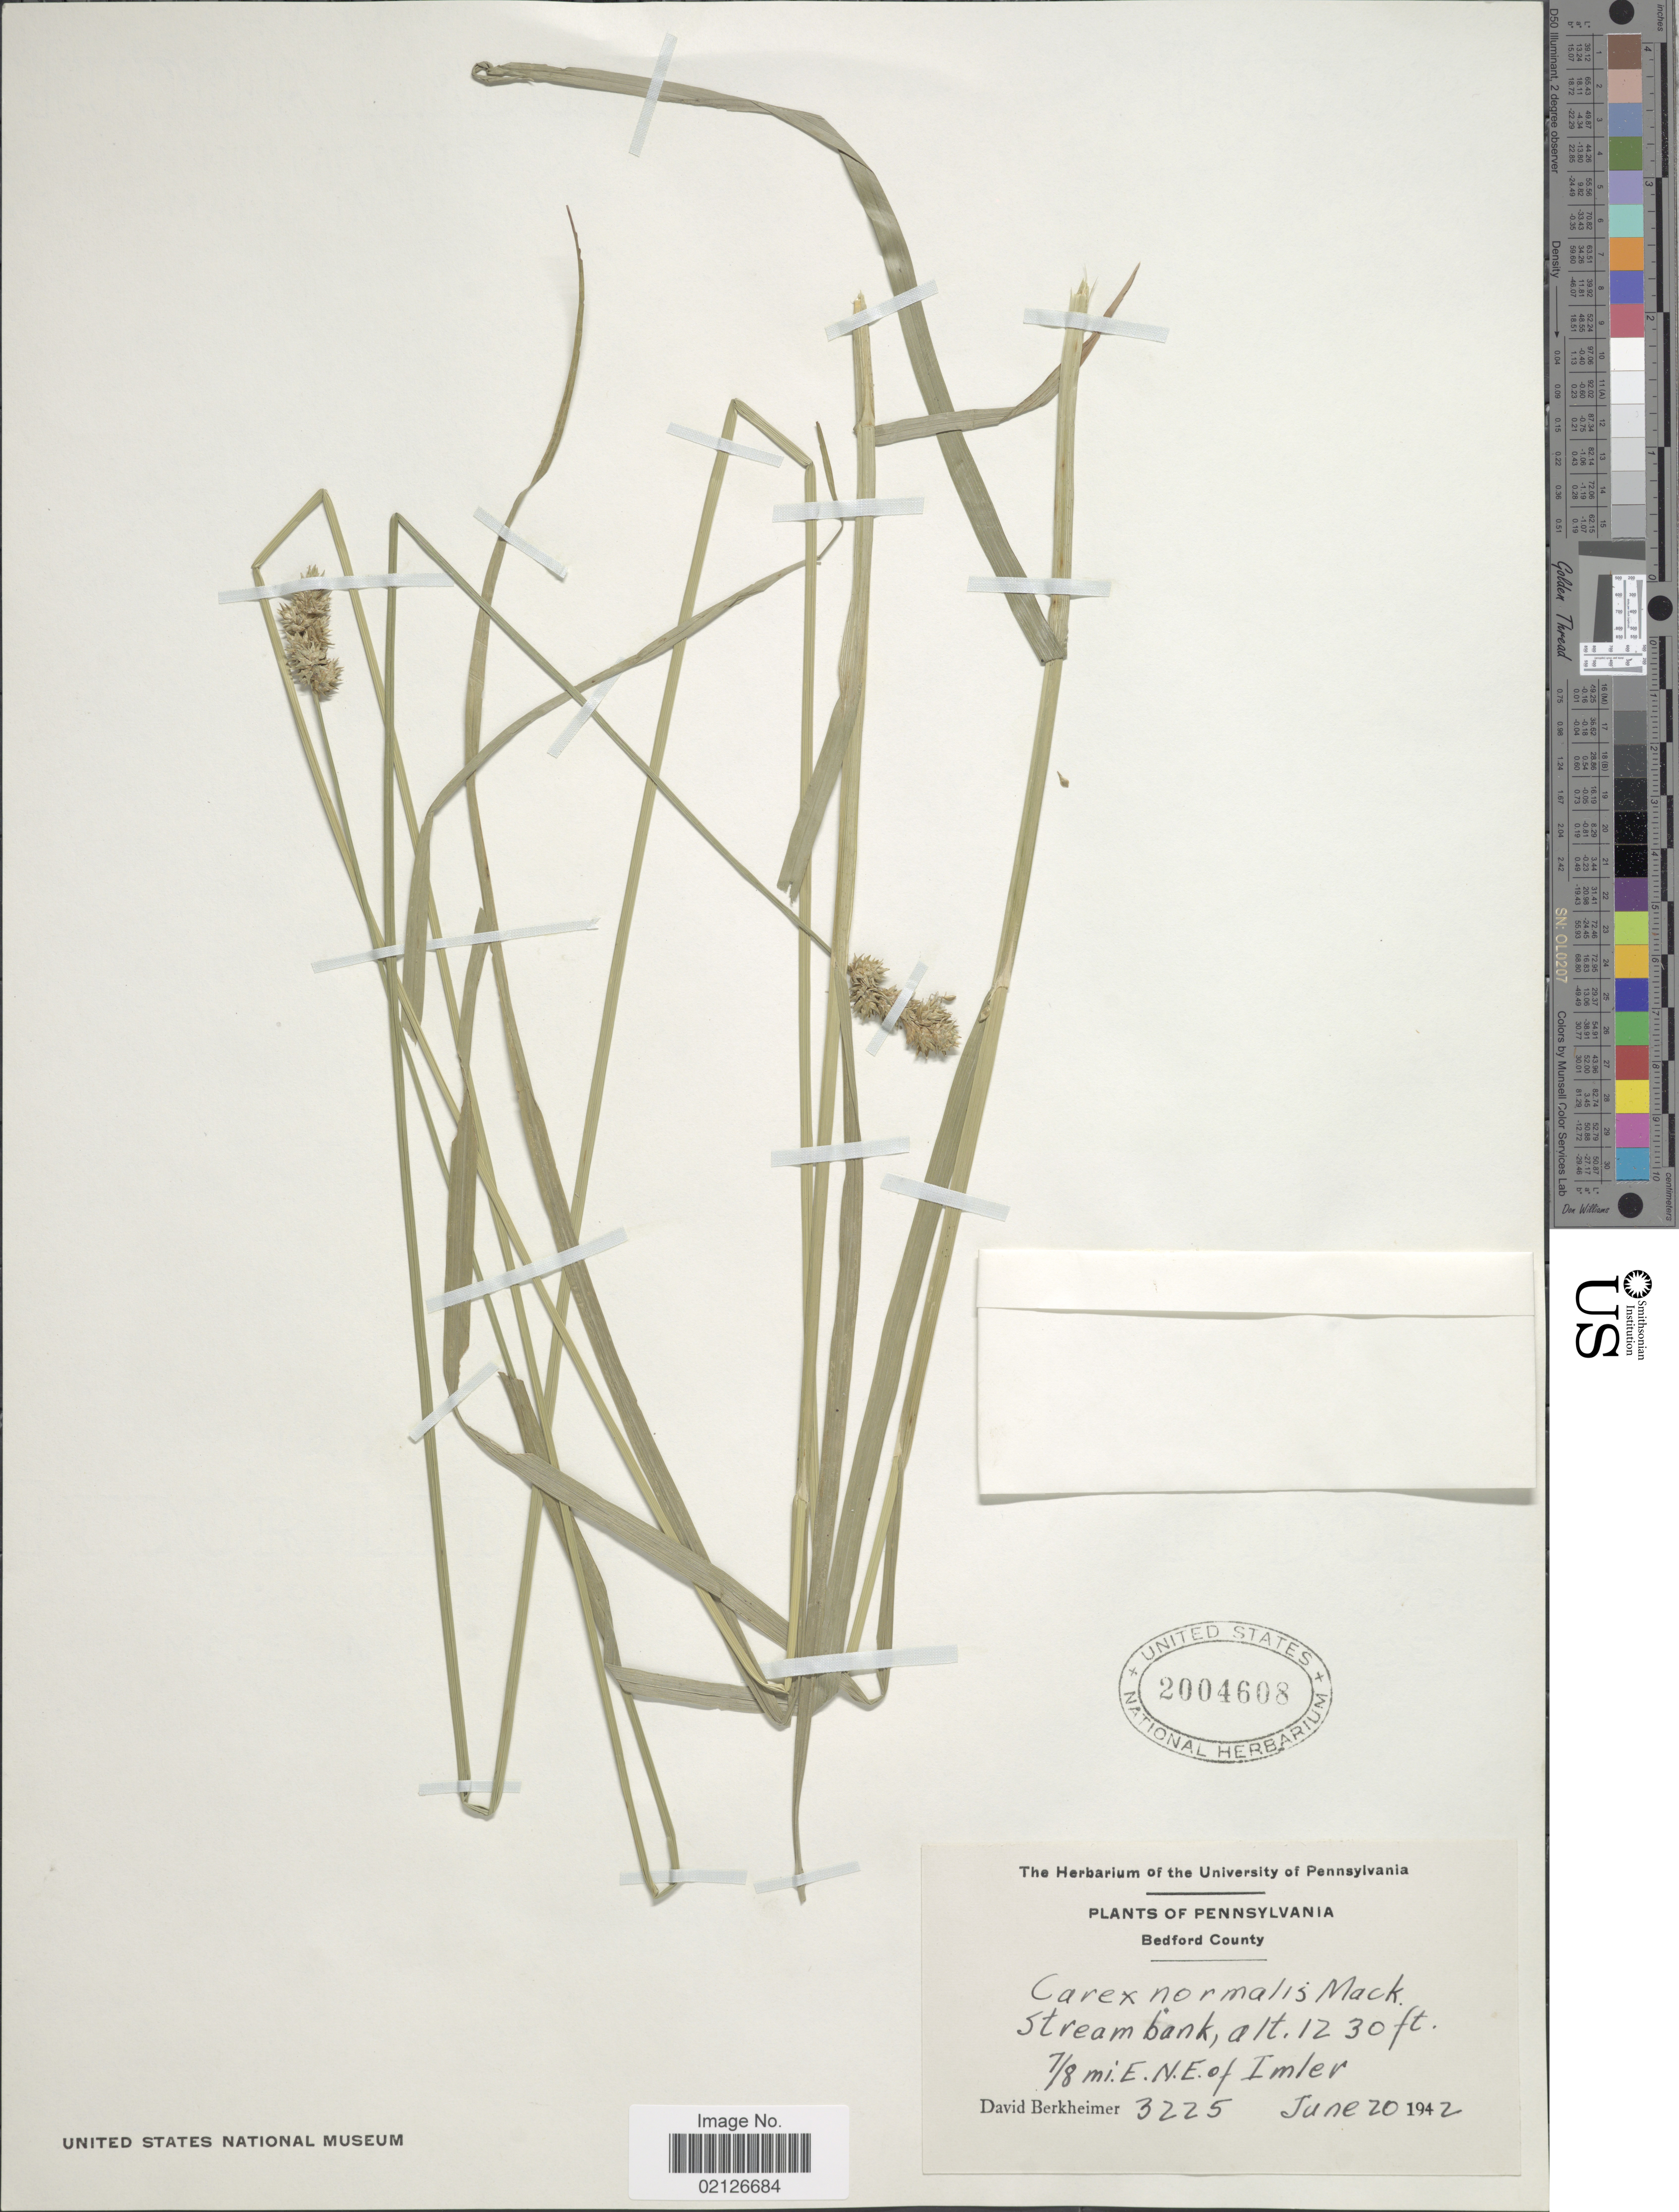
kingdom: Plantae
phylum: Tracheophyta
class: Liliopsida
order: Poales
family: Cyperaceae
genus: Carex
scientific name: Carex normalis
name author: Mack.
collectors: D. Berkheimer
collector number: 3225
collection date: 1942-06-20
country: United States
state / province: Pennsylvania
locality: Stream bank, 7/8 mi. E. N.E. of Imler, Bedford County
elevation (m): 375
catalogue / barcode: US 2004608